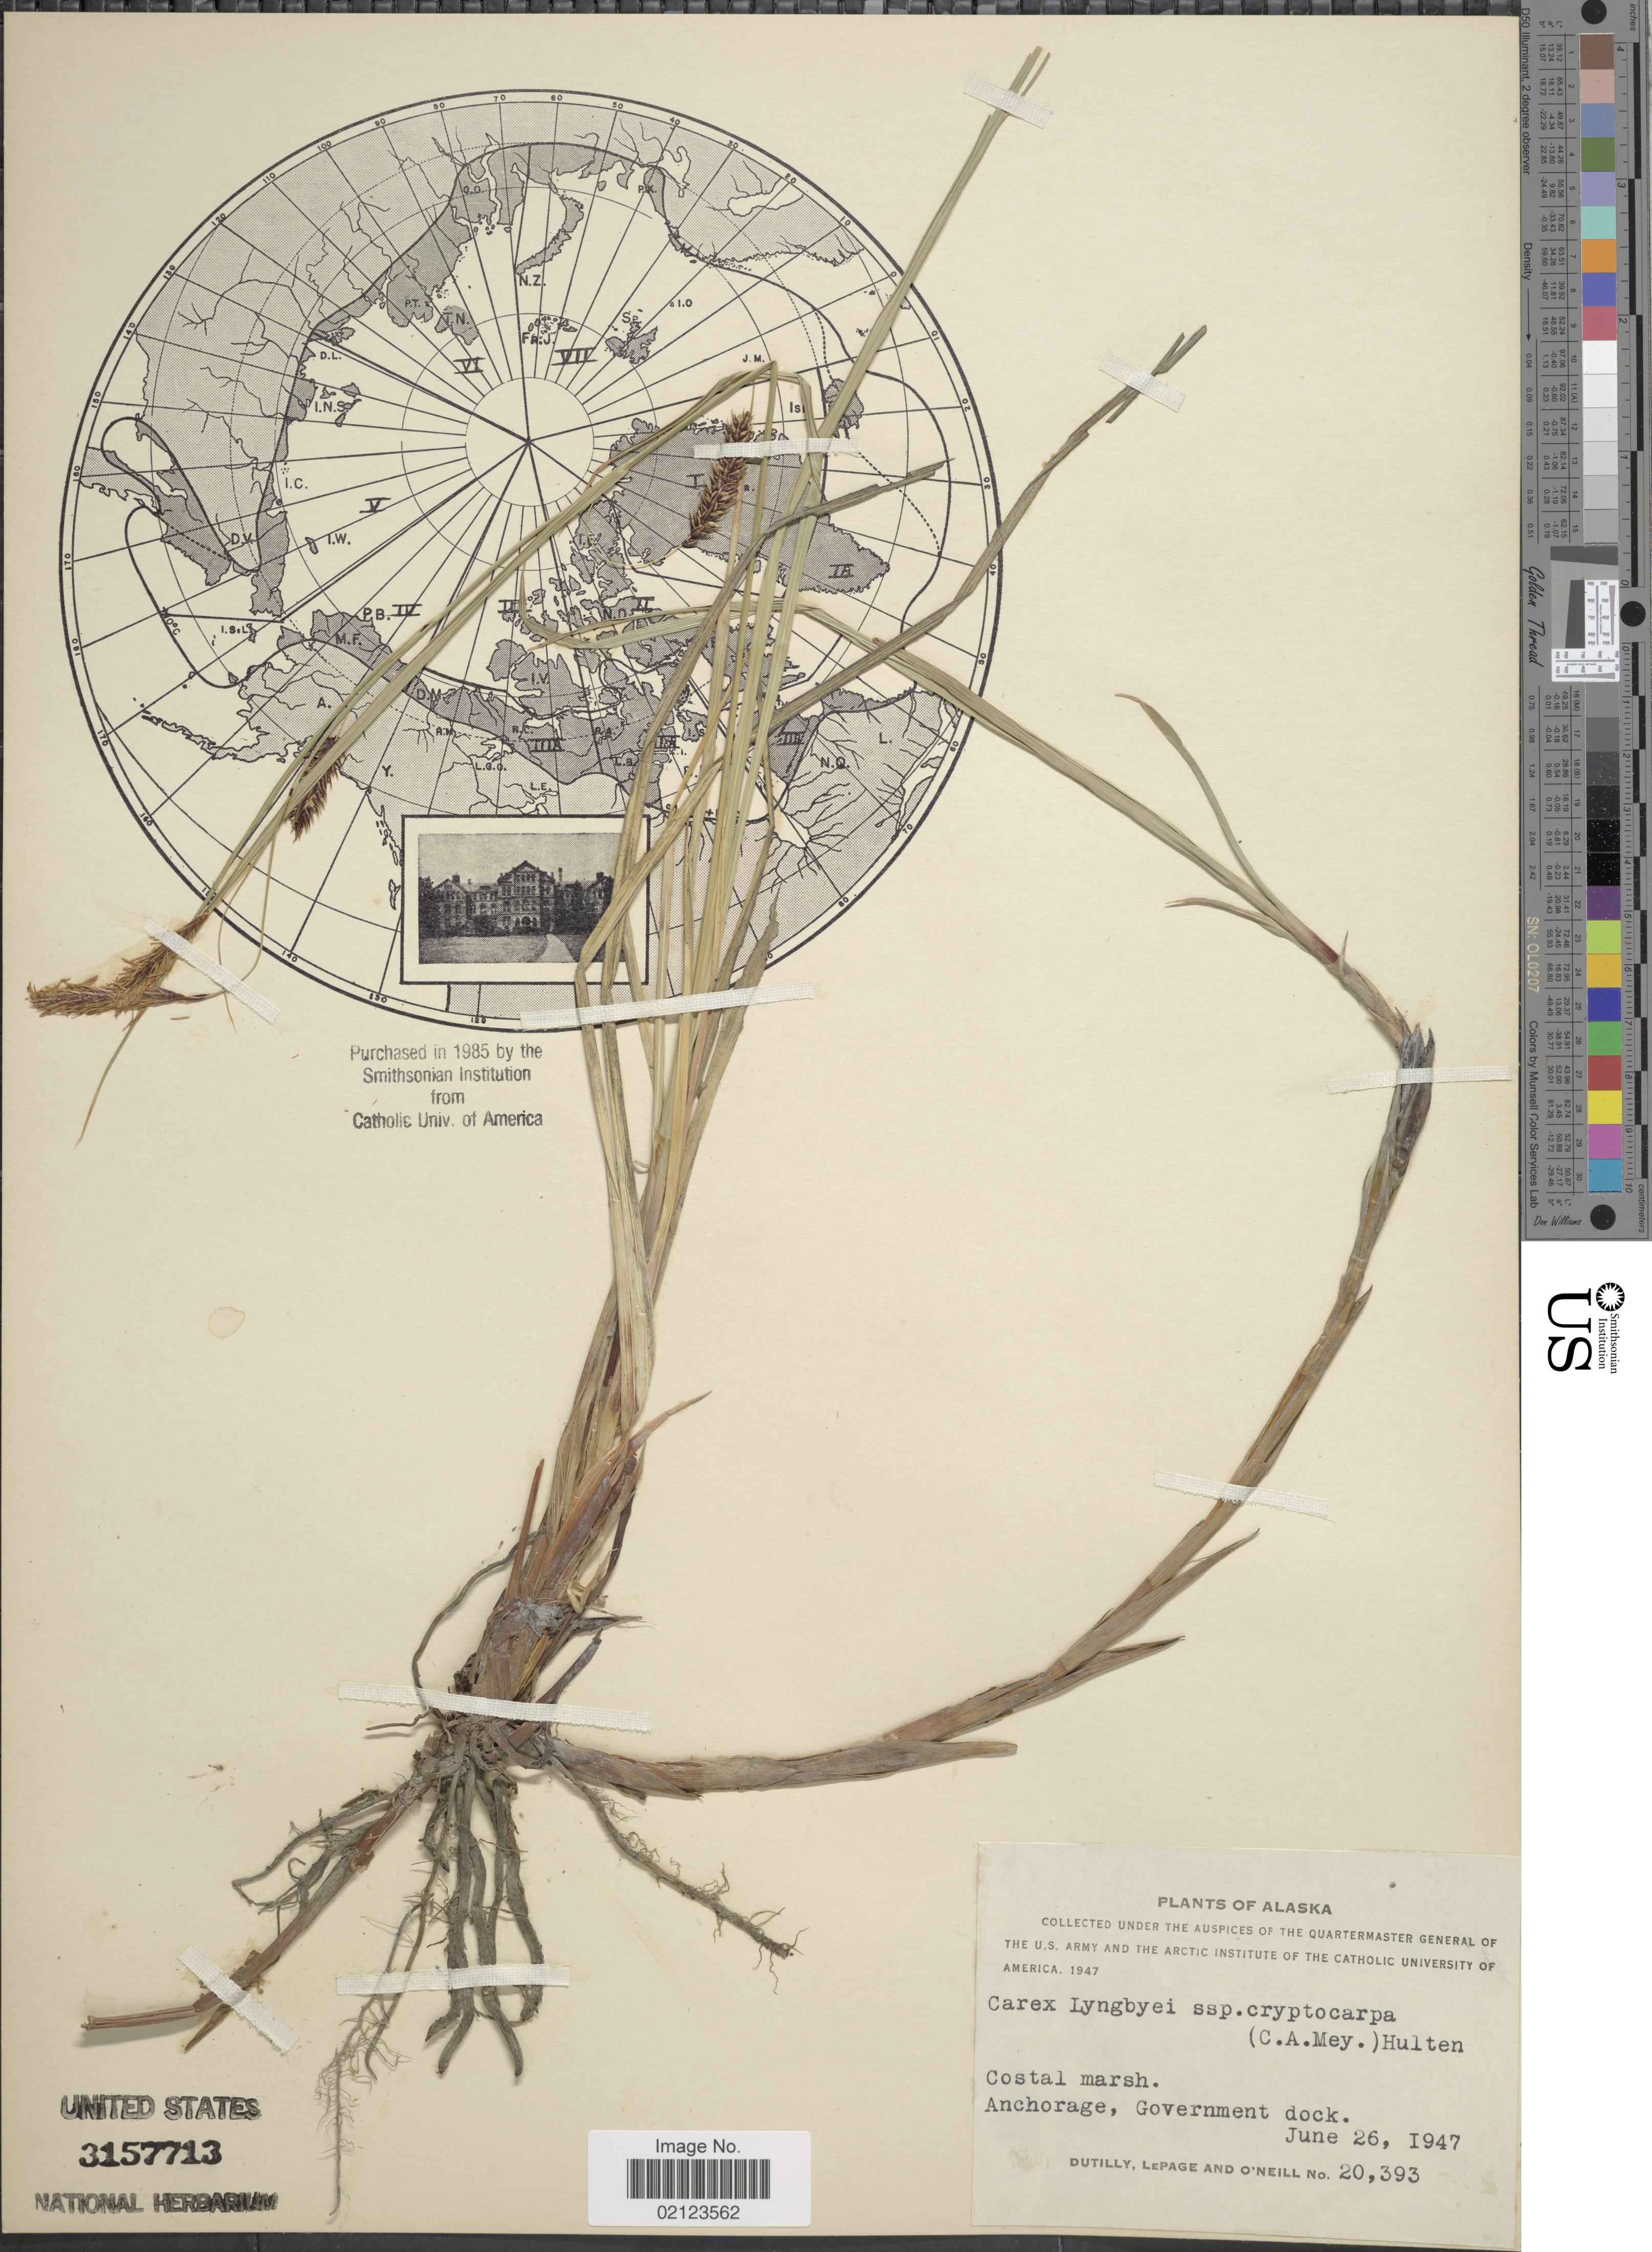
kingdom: Plantae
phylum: Tracheophyta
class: Liliopsida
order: Poales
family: Cyperaceae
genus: Carex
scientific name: Carex lyngbyei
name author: Hornem.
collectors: -. Dutilly, -. LePage & -. O'Neill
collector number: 20393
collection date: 1947-06-26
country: United States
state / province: Alaska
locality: Coastal marsh. Anchorage, Government dock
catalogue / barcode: US 3157713